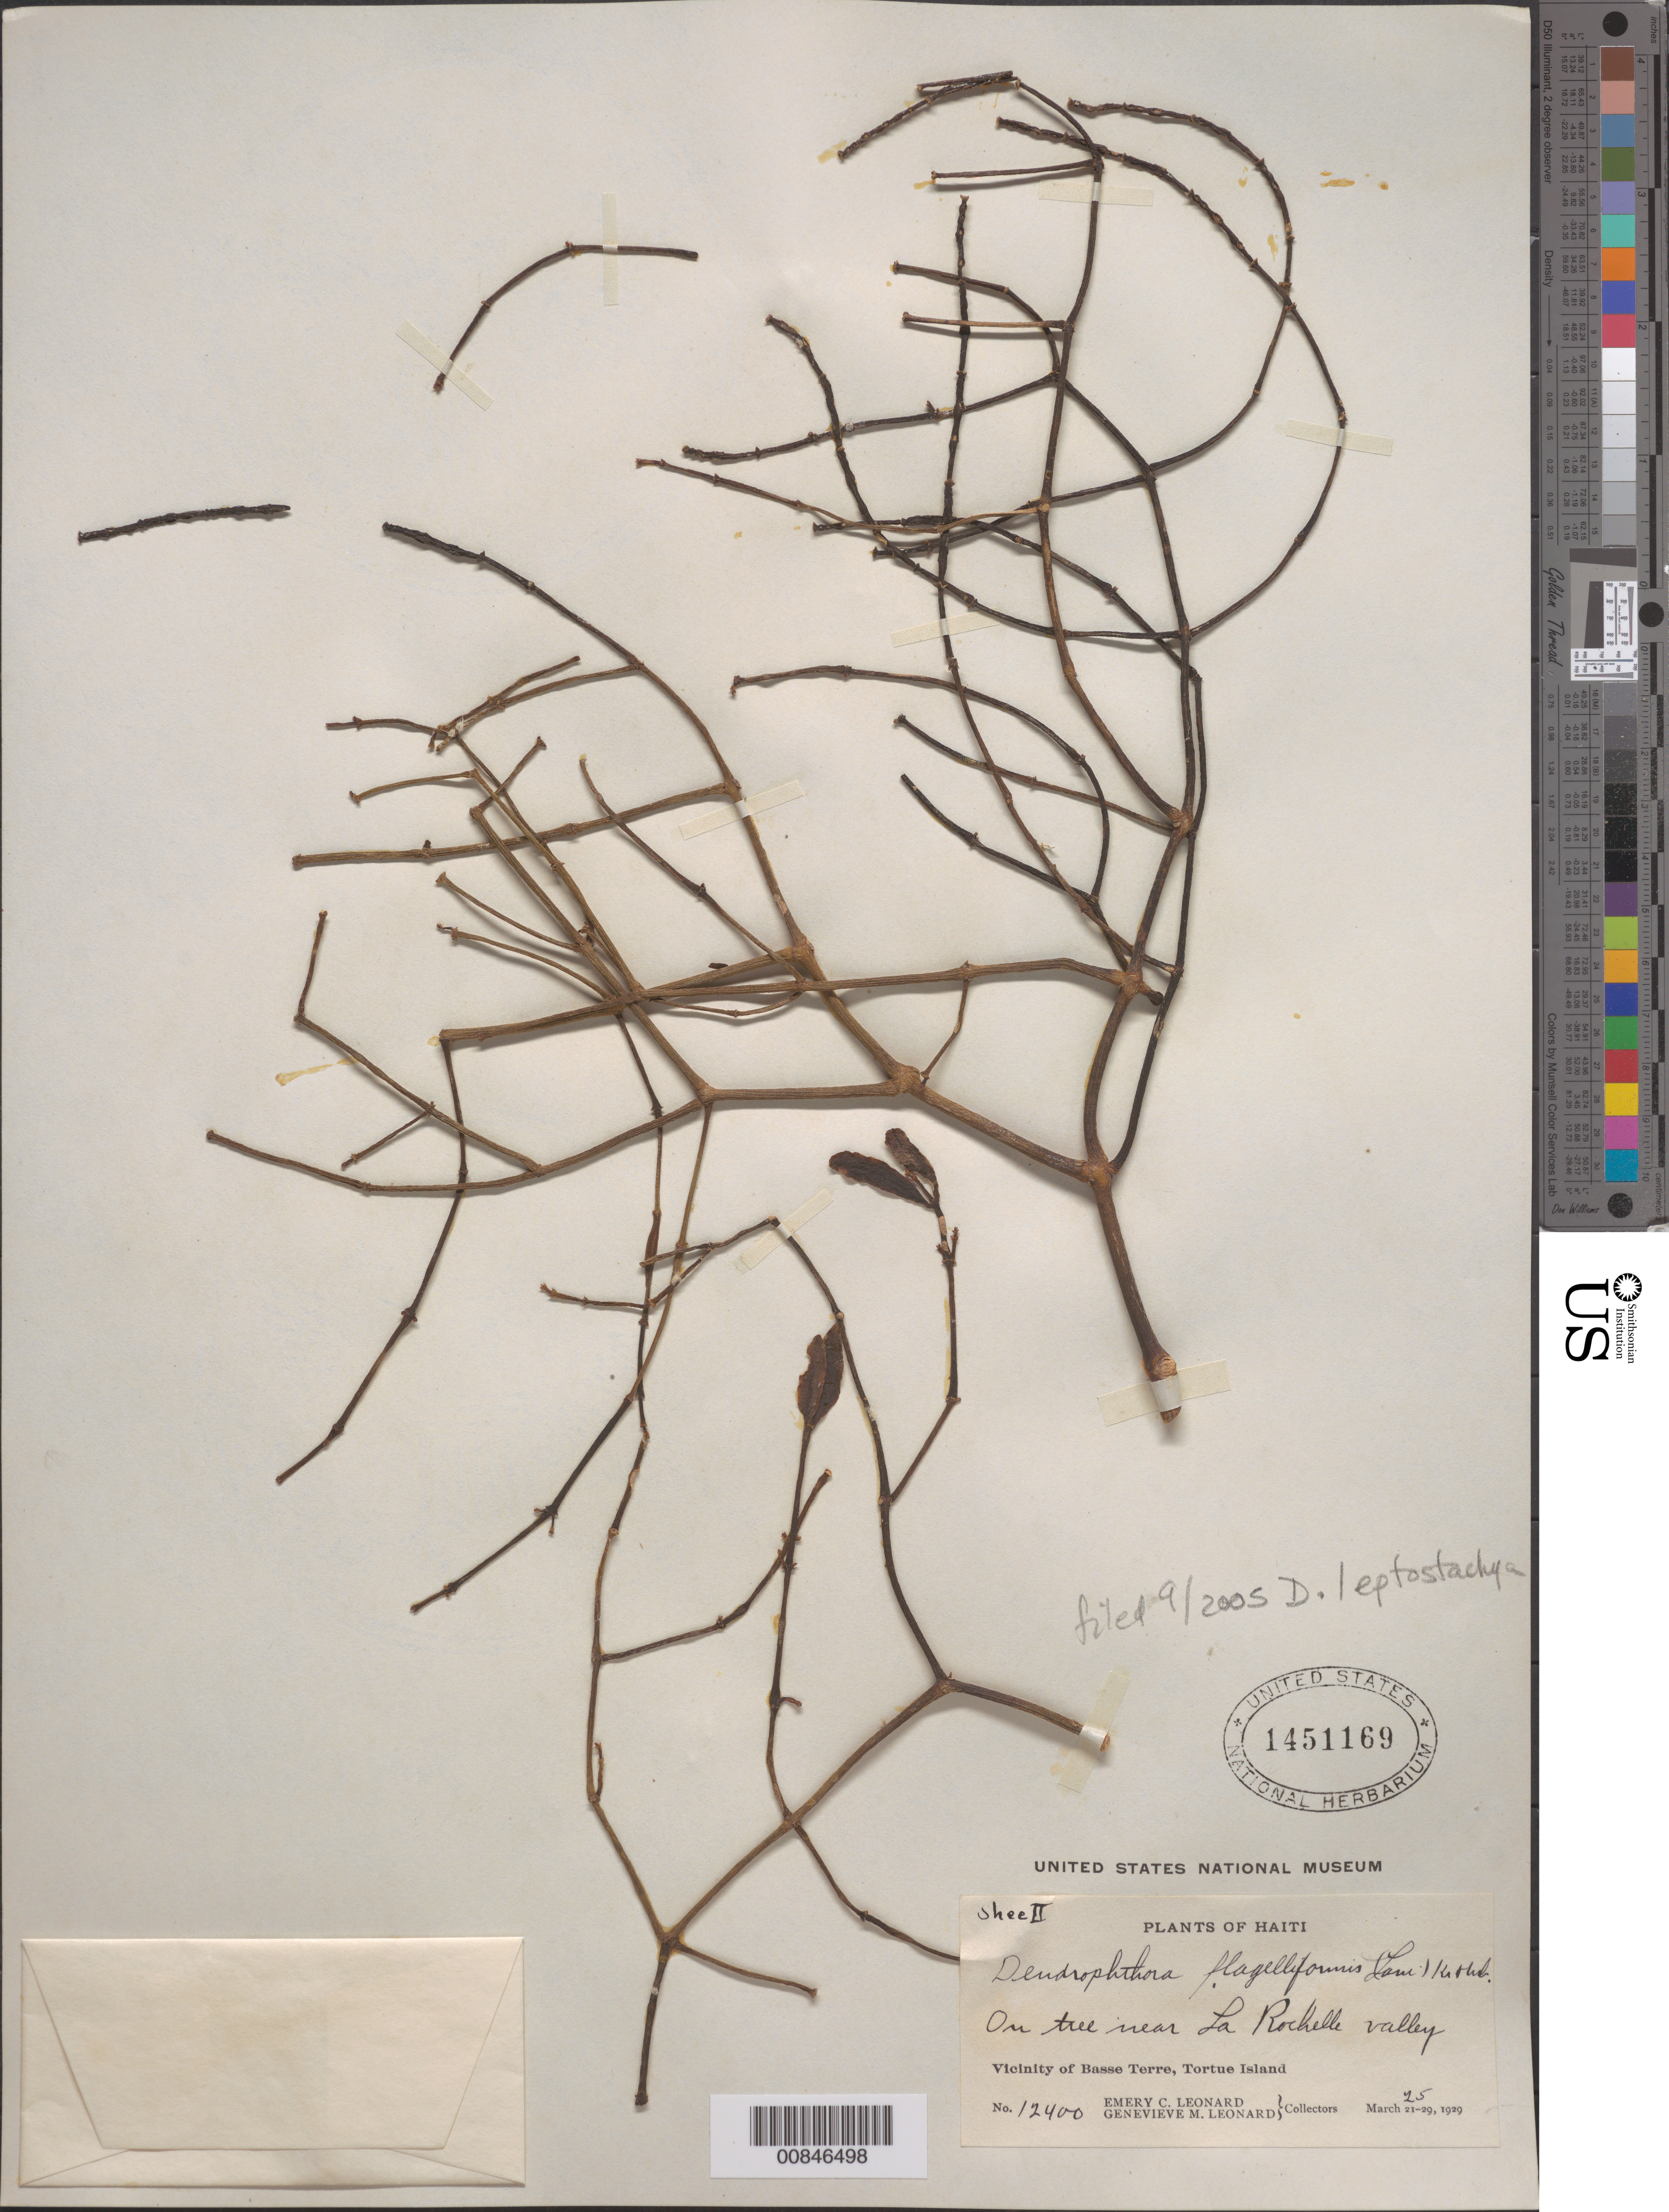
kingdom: Plantae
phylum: Tracheophyta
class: Magnoliopsida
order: Santalales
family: Viscaceae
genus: Dendrophthora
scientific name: Dendrophthora flagelliformis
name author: (Lam.) Krug & Urb.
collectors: E. C. Leonard & G. M. Leonard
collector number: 12400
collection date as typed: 25 Mar 1929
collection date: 1929-03-25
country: Haiti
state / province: Nord-Óuest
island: Île de la Tortue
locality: Vicinity of Basse Terre, Tortue Island. Near La Rochelle Valley.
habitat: On tree.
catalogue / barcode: US 1451169